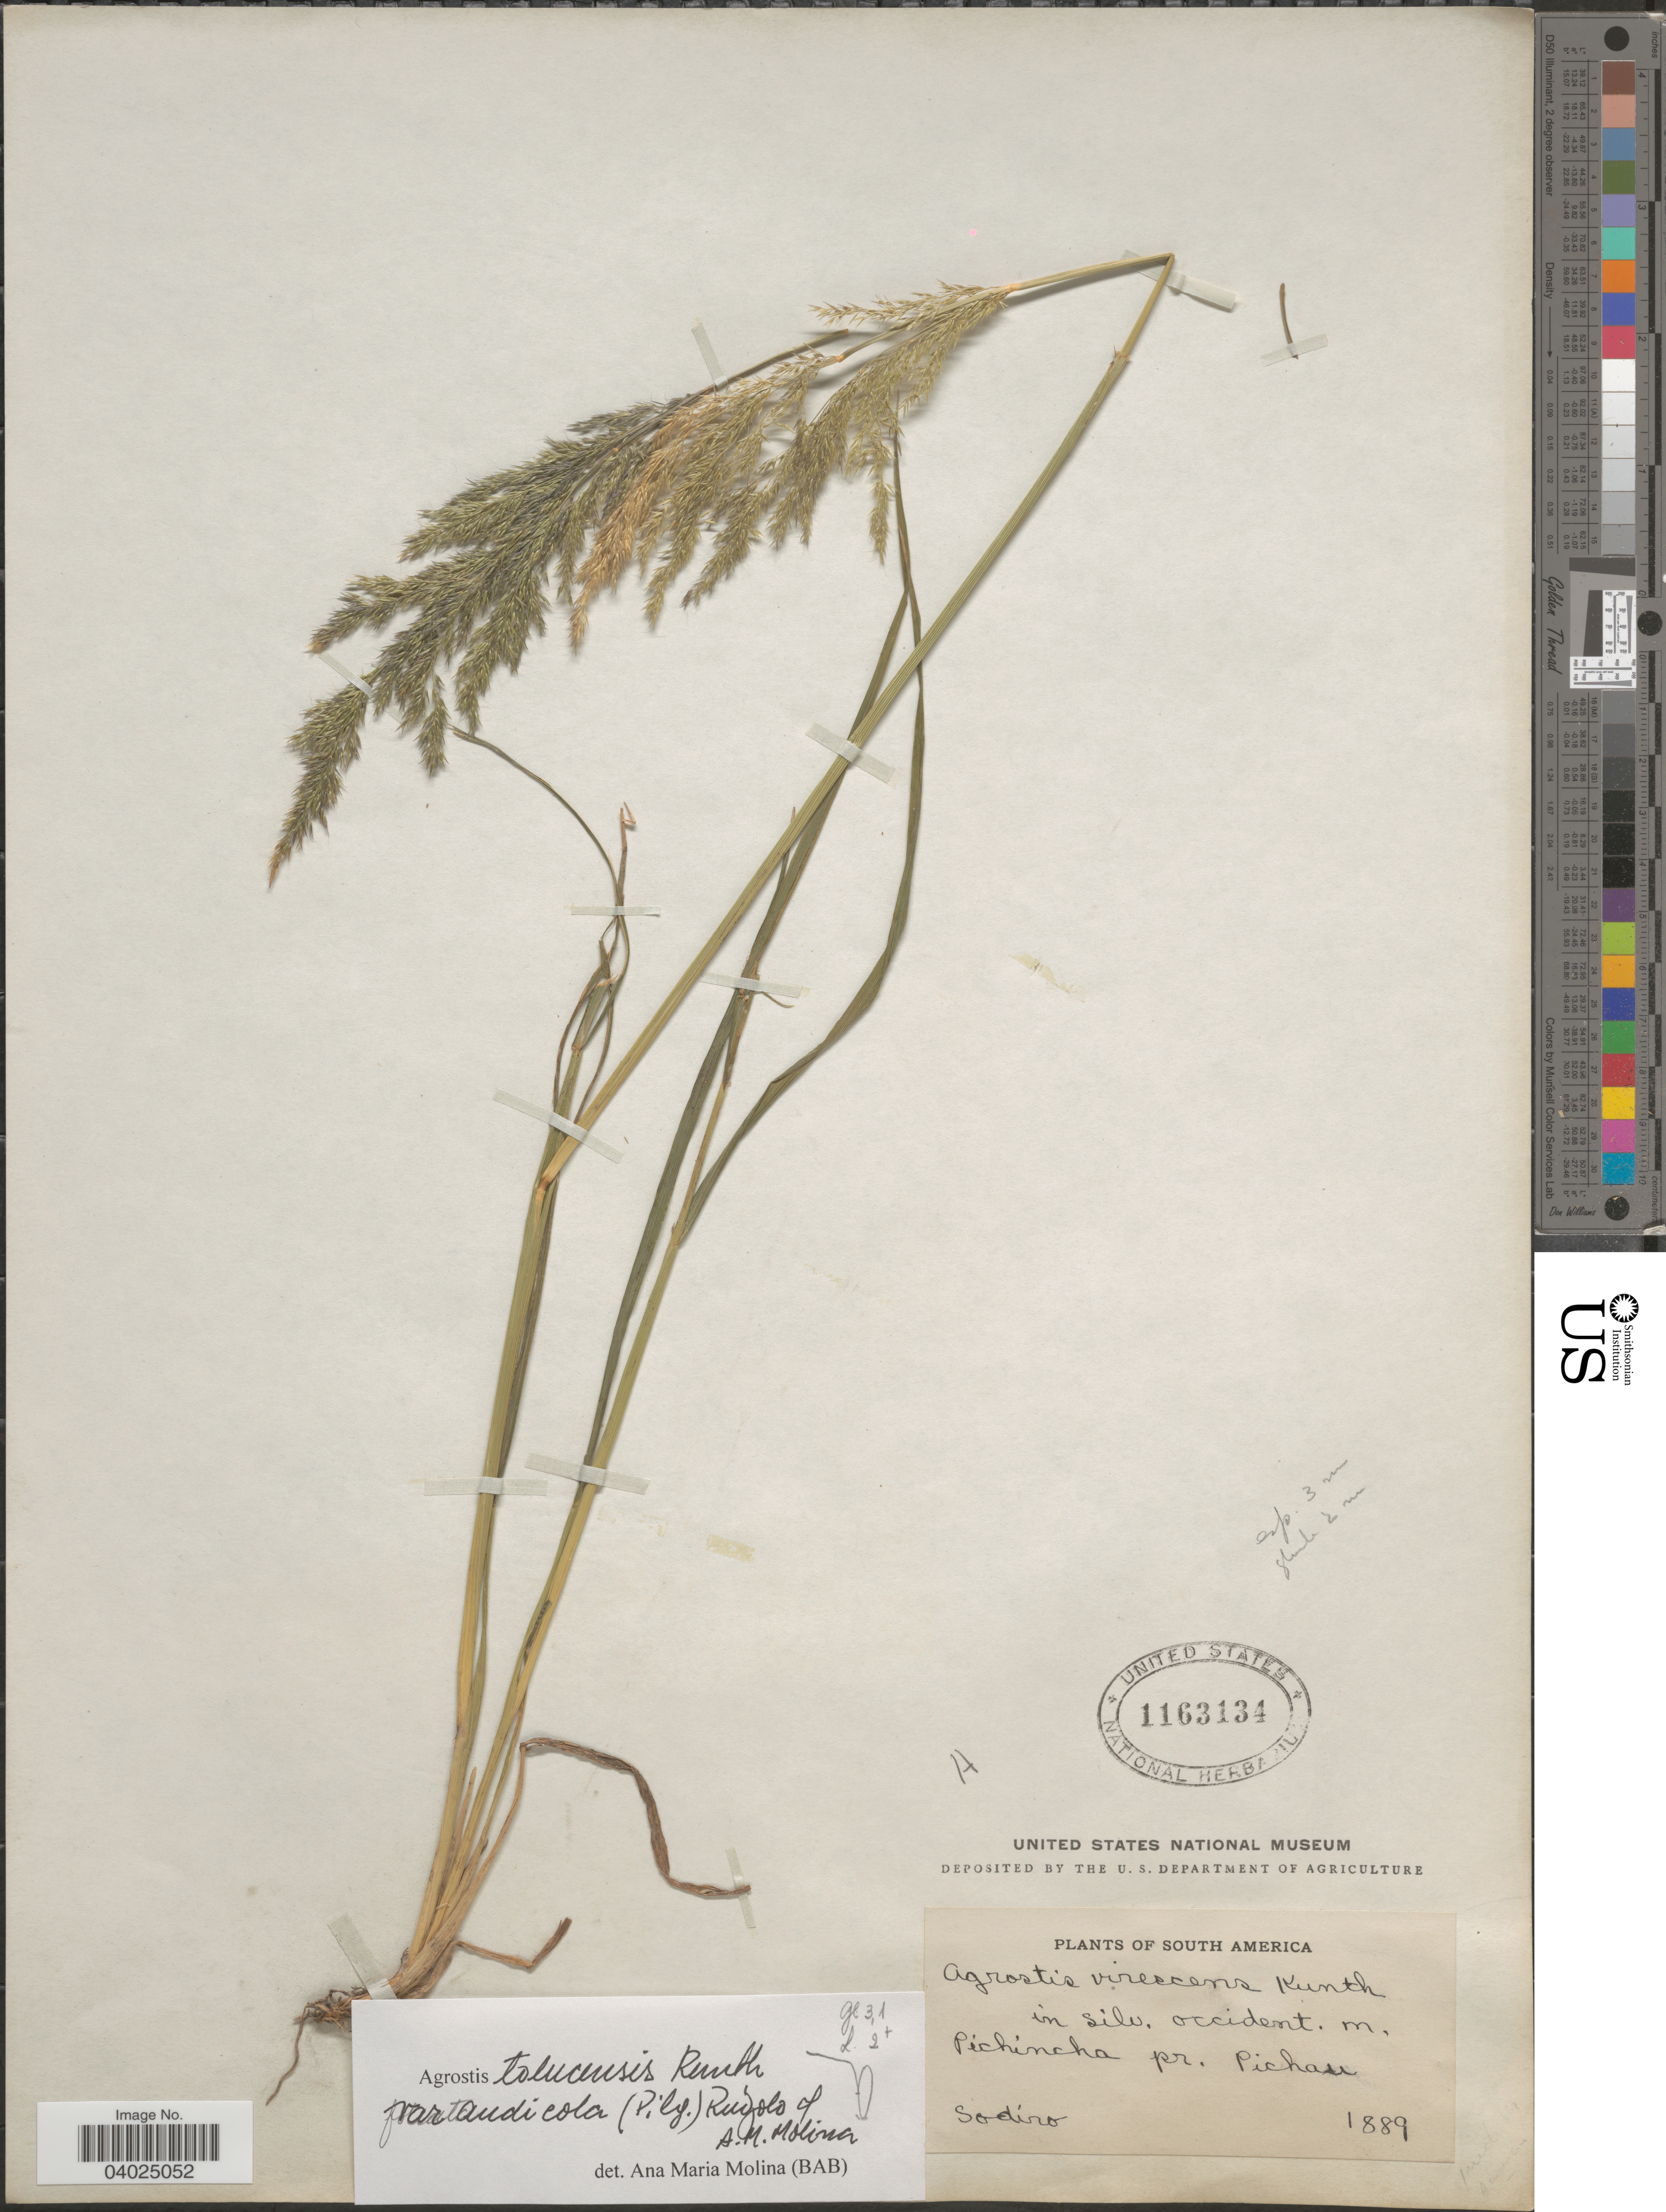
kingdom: Plantae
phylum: Tracheophyta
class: Liliopsida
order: Poales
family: Poaceae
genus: Agrostis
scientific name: Agrostis tolucensis var. andicola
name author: (Pilg.) Rúgolo & A.M. Molina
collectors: Sodiro, --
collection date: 1889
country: Ecuador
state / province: Pichincha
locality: In silv. occident. m, Pichincha pr. Pichan.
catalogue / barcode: US 1163134